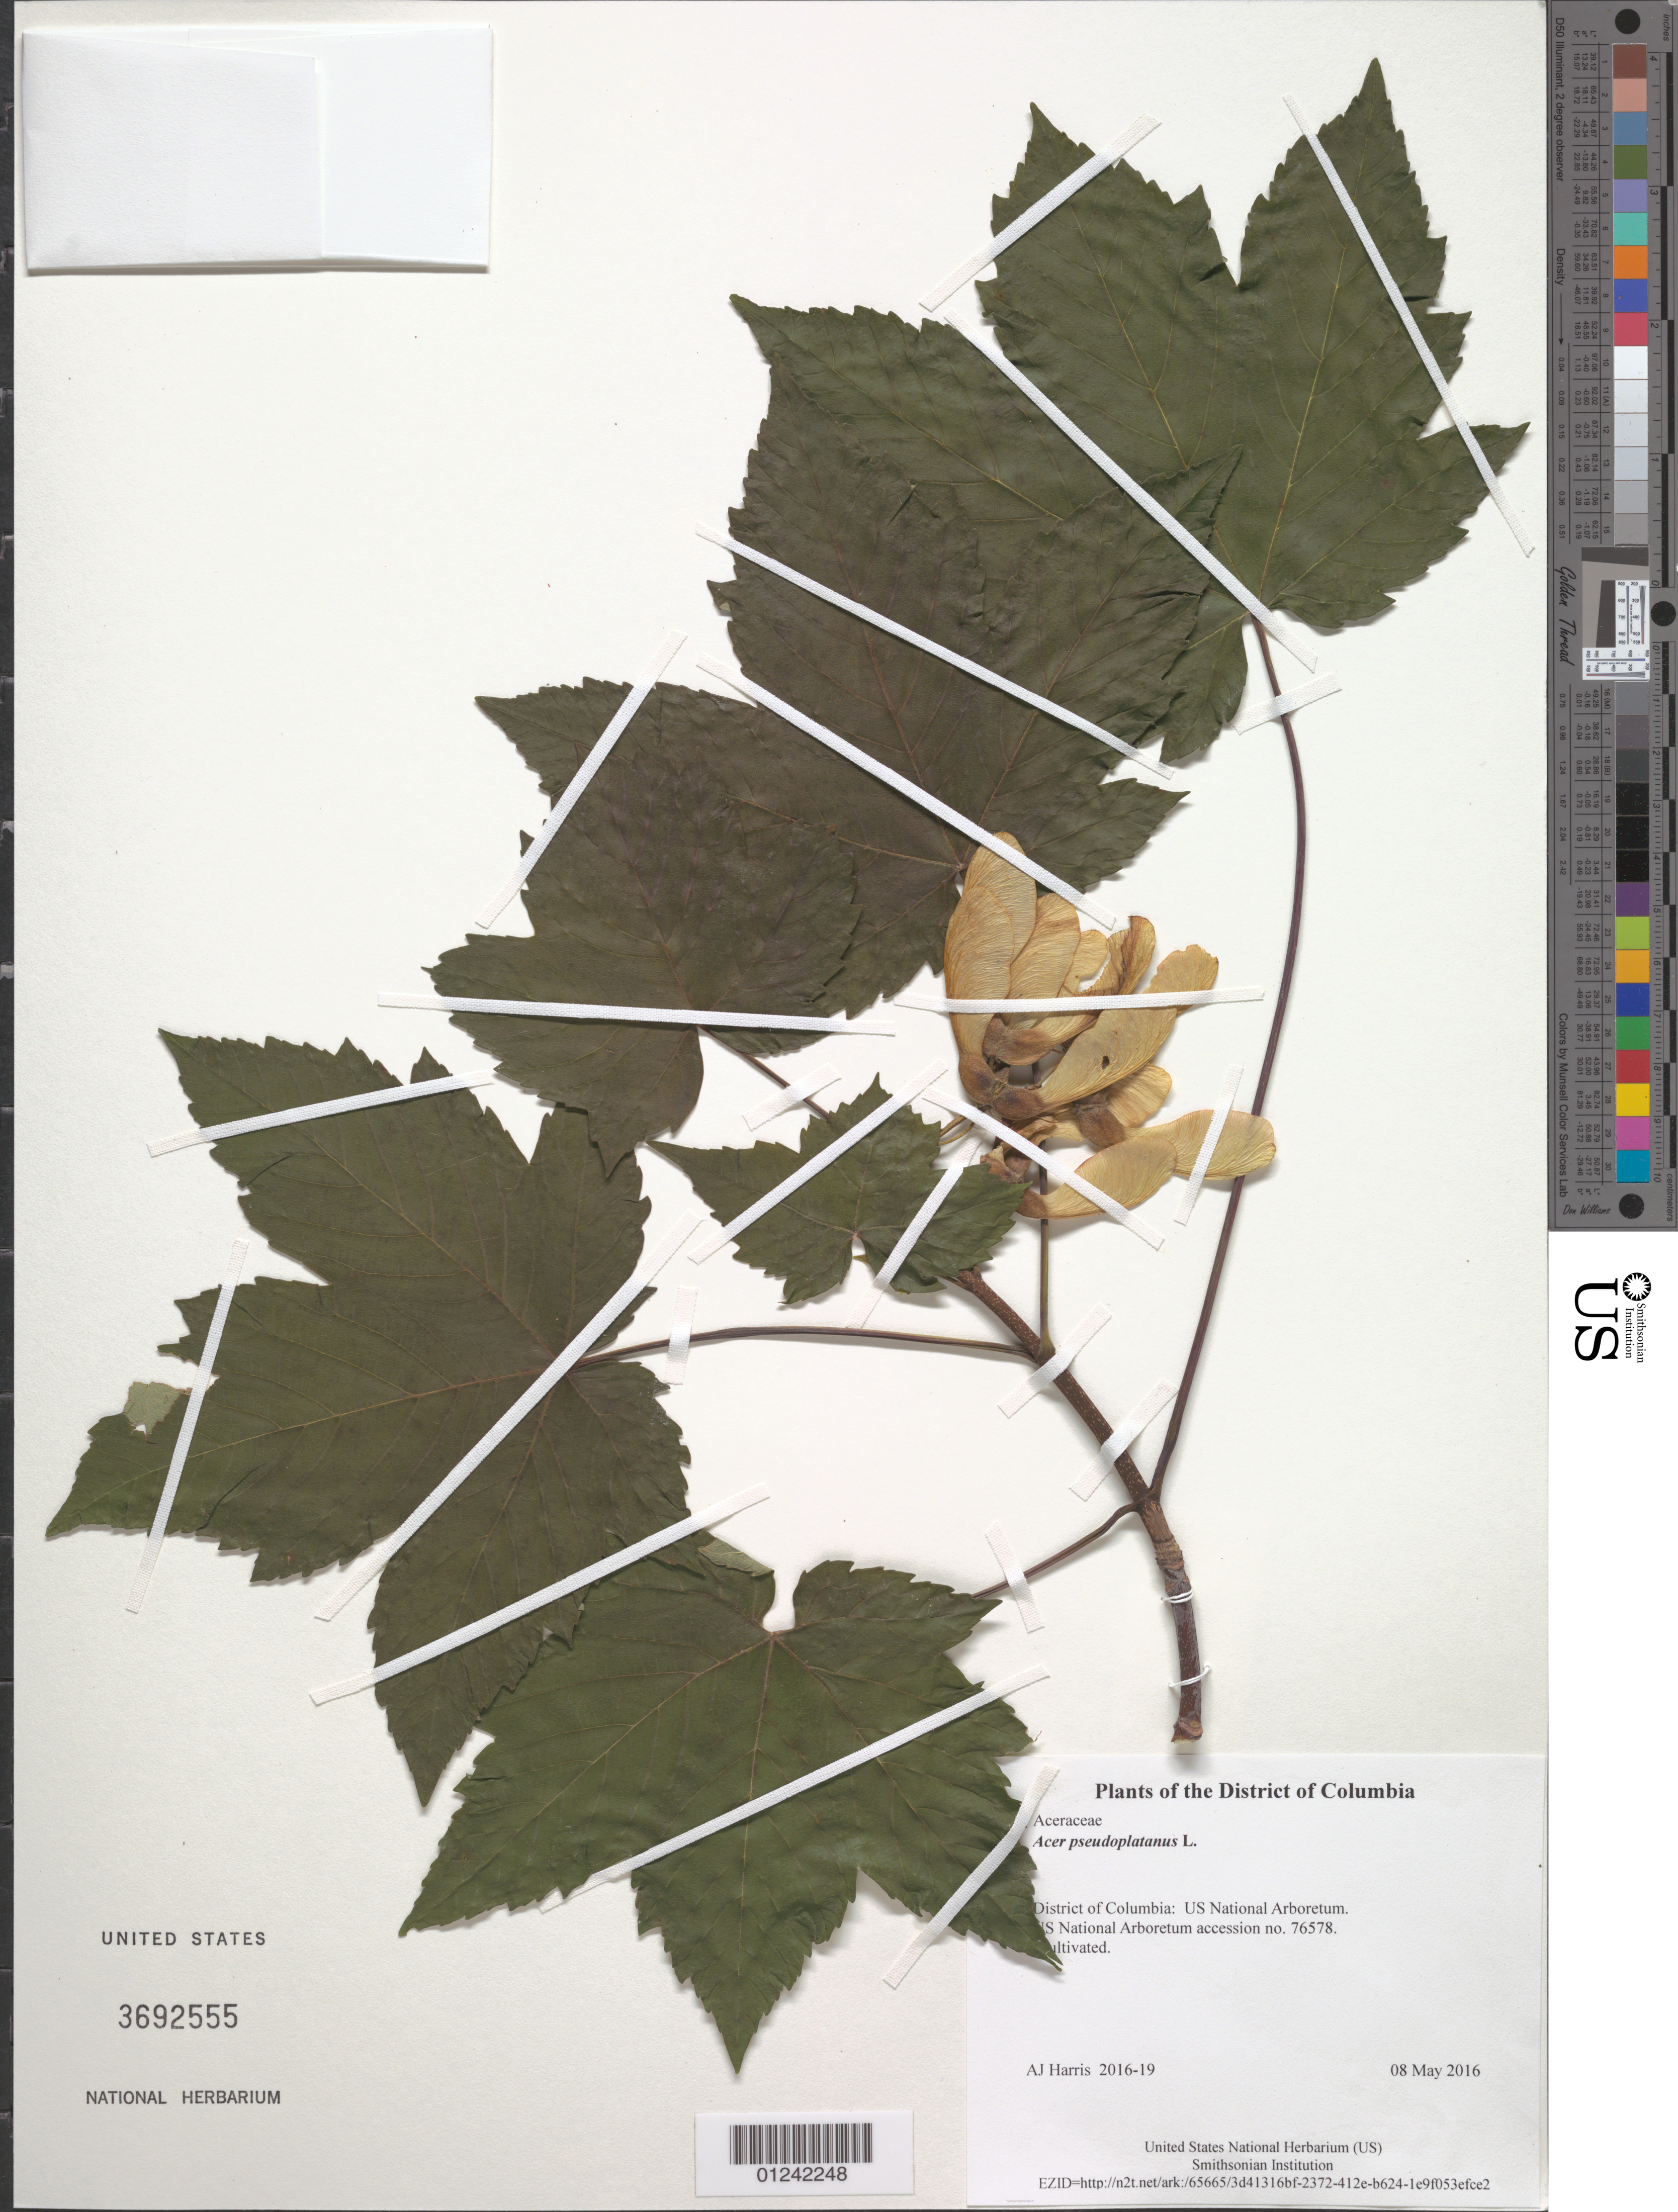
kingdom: Plantae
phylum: Tracheophyta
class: Magnoliopsida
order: Sapindales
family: Sapindaceae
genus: Acer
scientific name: Acer pseudoplatanus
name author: L.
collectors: A. J. Harris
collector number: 2016-19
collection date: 2016-05-08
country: United States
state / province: District of Columbia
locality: US National Arboretum.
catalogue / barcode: US 3692555